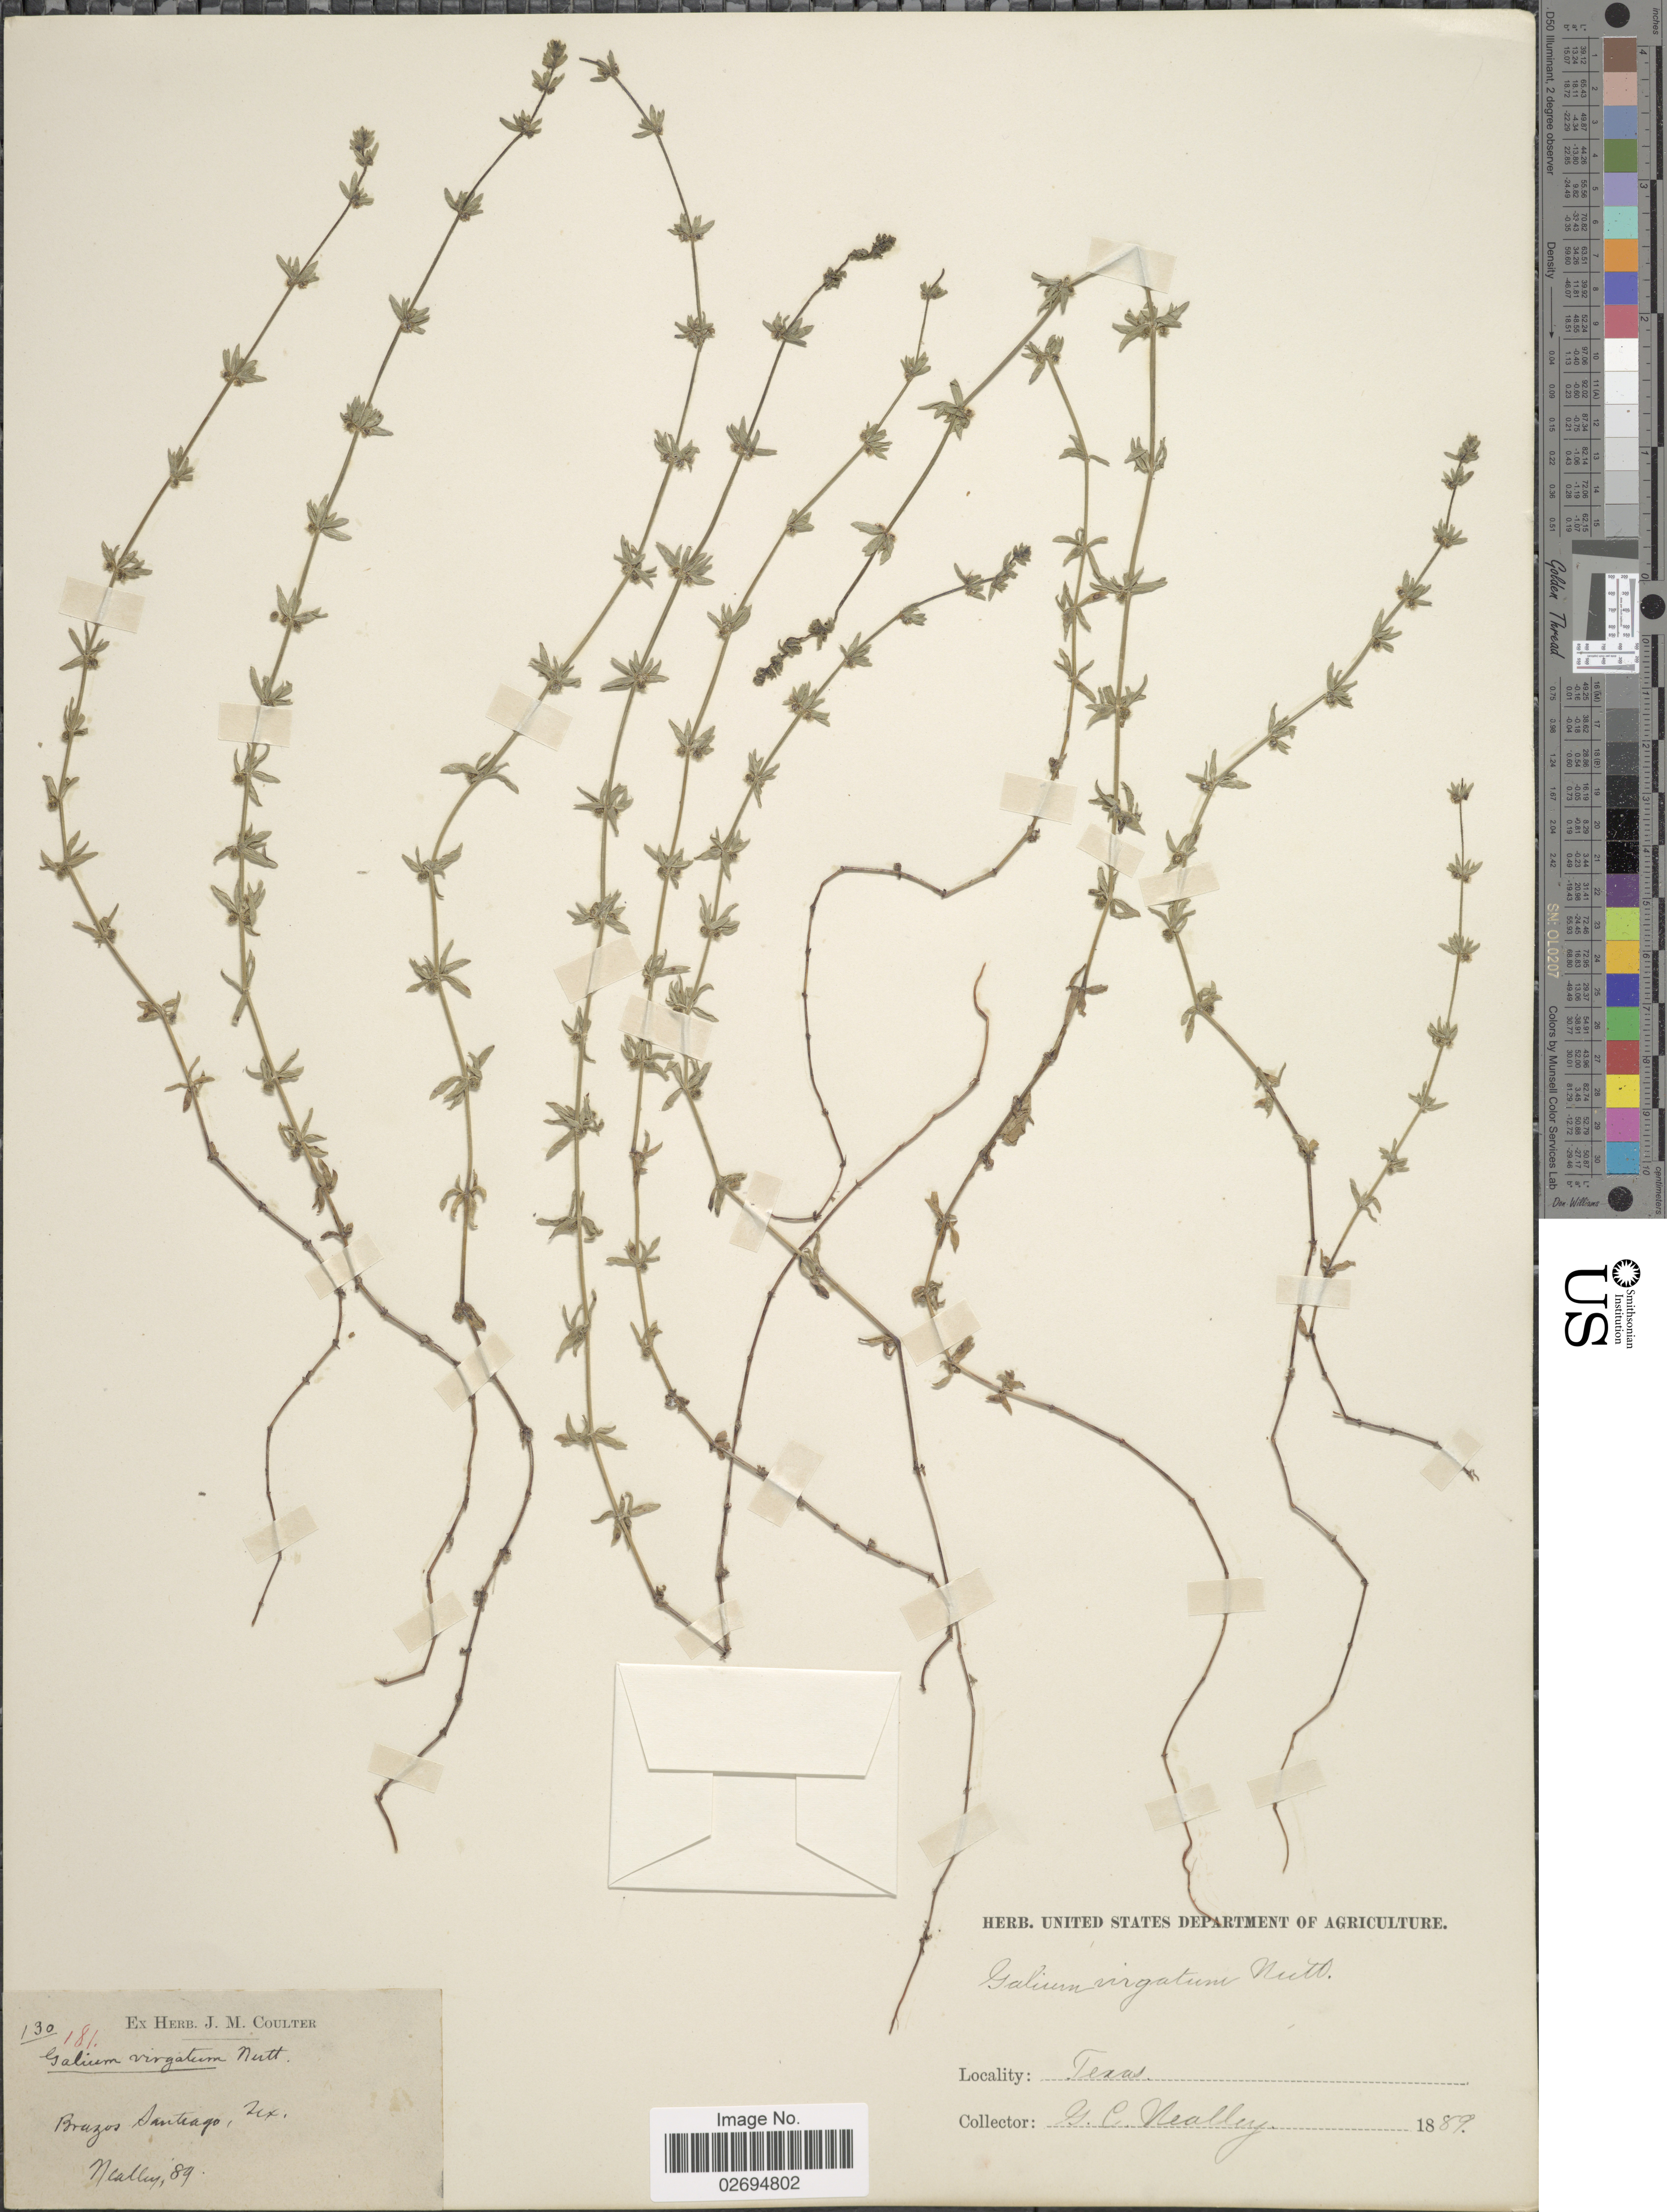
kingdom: Plantae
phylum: Tracheophyta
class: Magnoliopsida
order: Gentianales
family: Rubiaceae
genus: Galium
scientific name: Galium virgatum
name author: Nutt.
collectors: G. C. Nealley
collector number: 130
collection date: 1889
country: United States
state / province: Texas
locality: Brazos Santiago